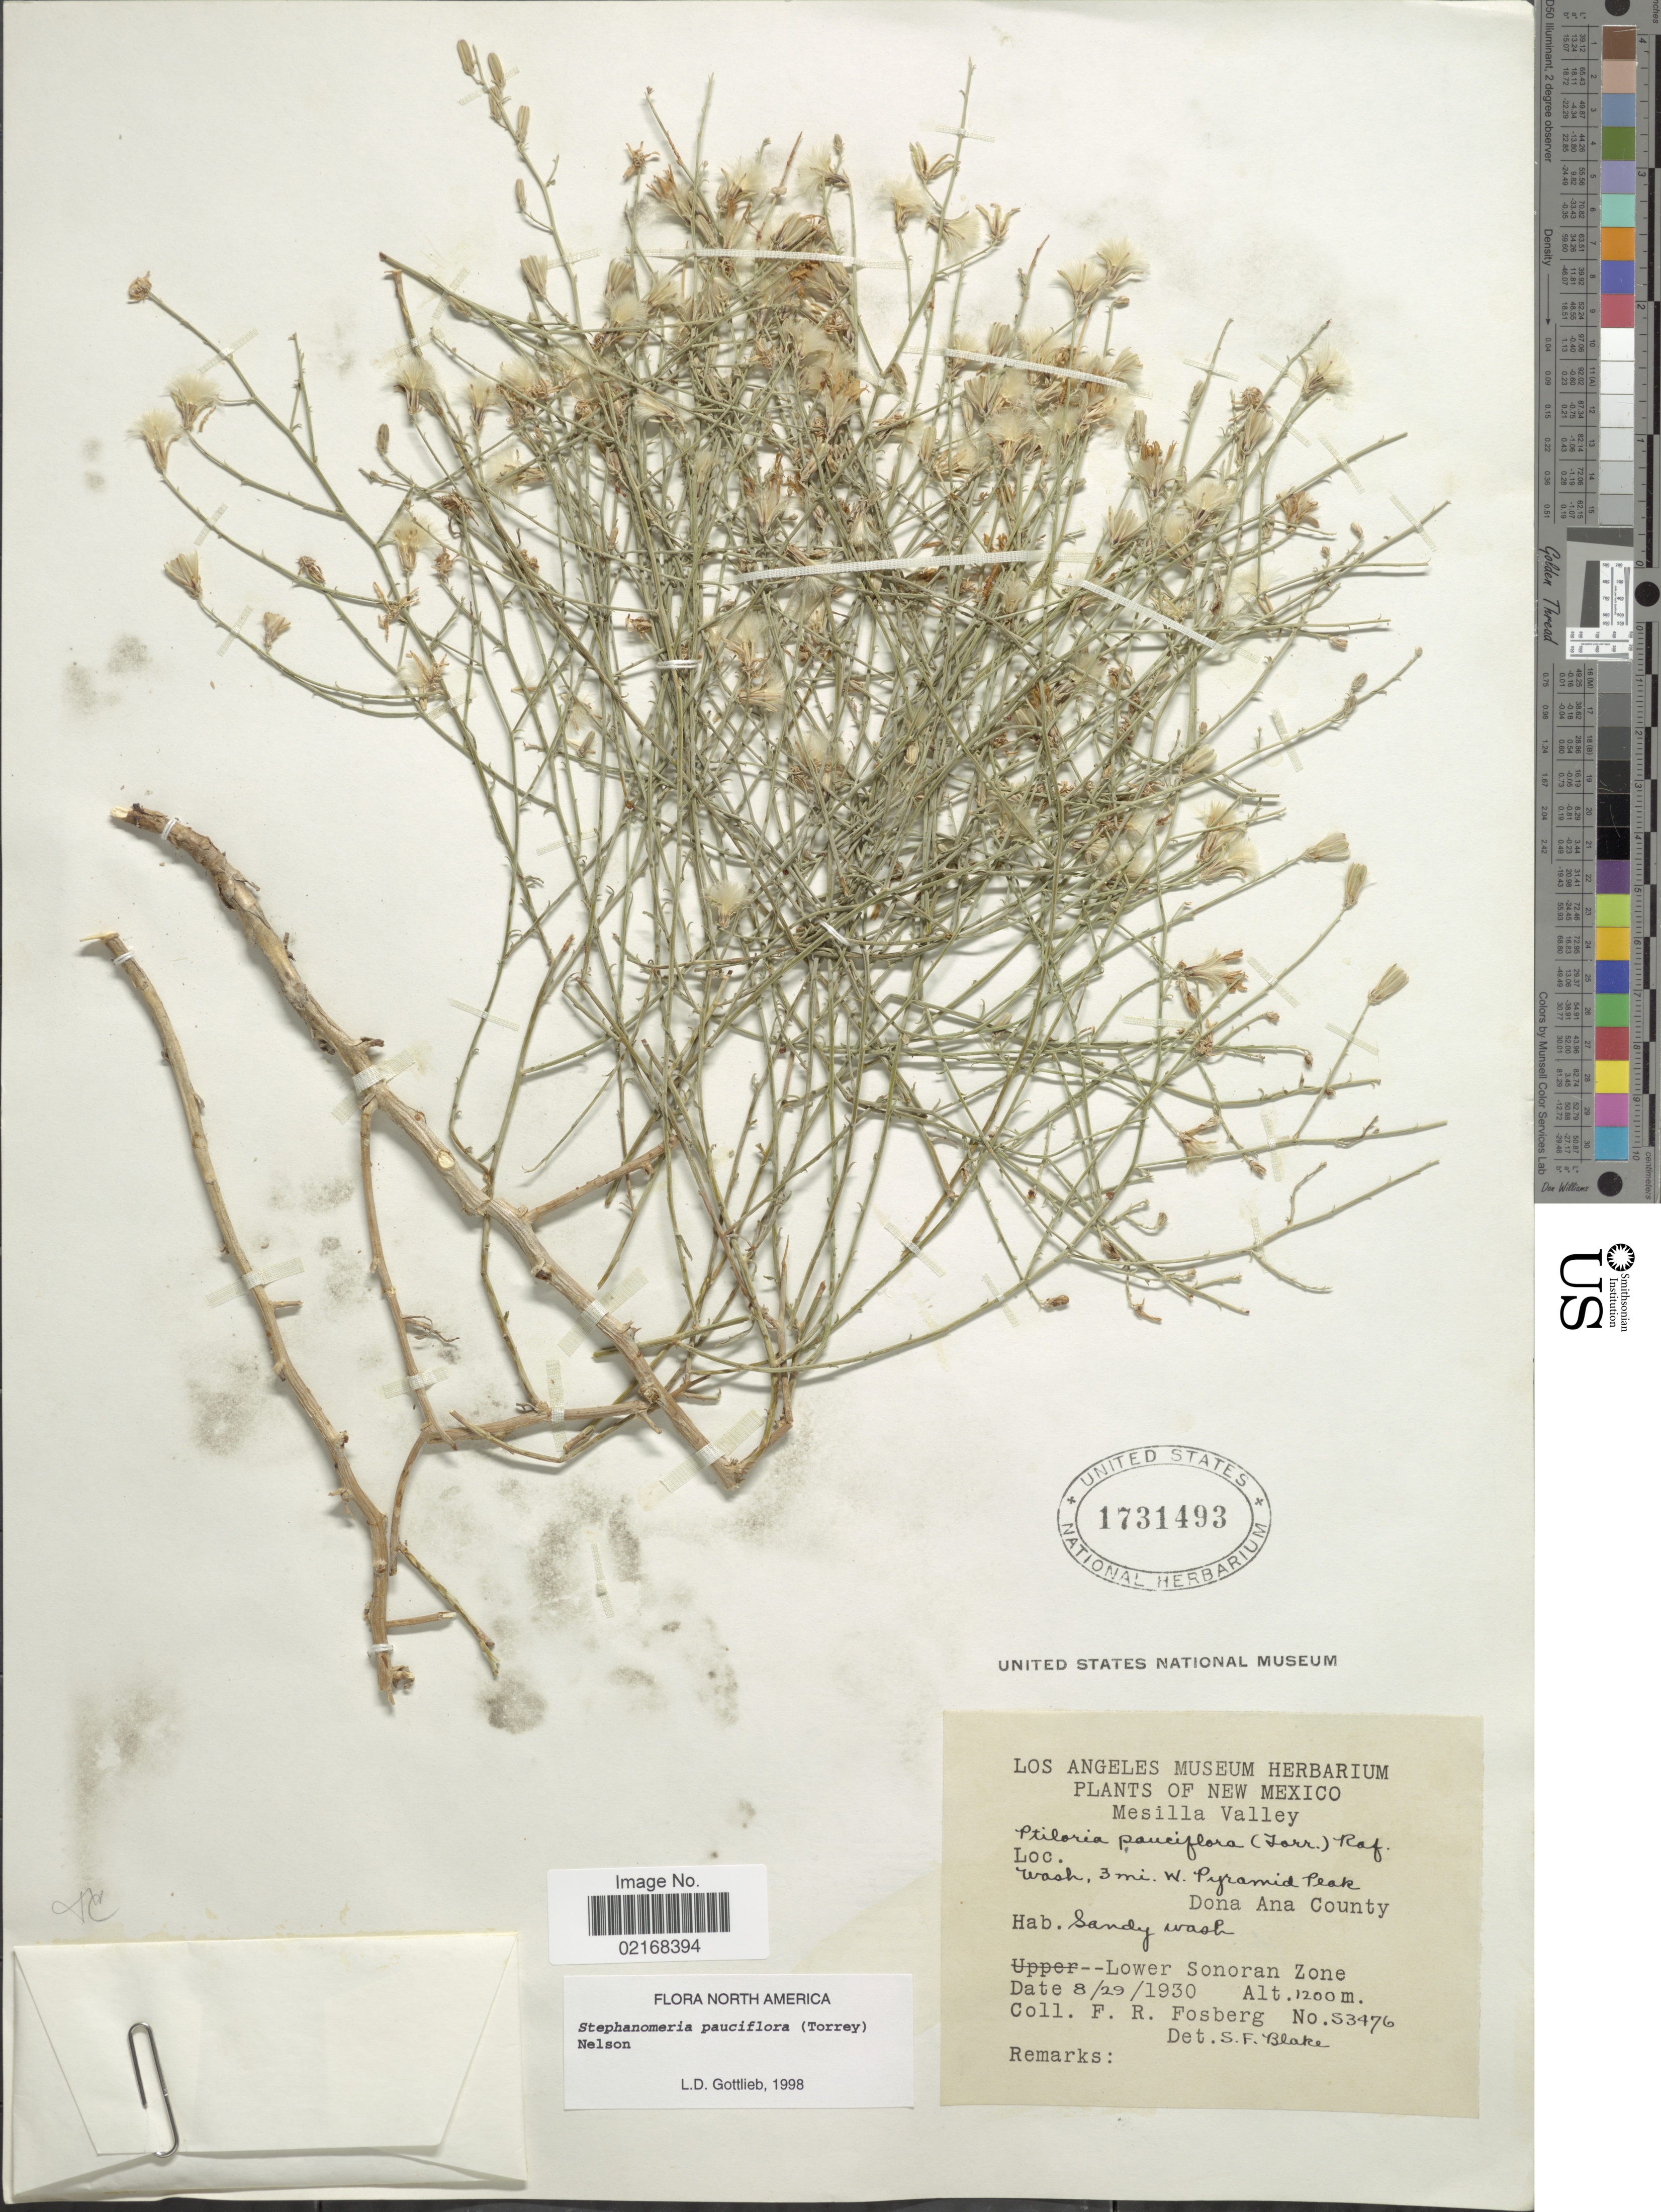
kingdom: Plantae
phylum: Tracheophyta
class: Magnoliopsida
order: Asterales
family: Asteraceae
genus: Stephanomeria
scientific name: Stephanomeria pauciflora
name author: (Torr.) A. Nelson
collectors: F. R. Fosberg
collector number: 53476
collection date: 1930-08-29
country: United States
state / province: New Mexico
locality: Mesilla Valley, Dona Ana County, Lowe Sonoran Zone, Wash., 3 mi. W. Pyramid Peak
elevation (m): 1200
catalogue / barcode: US 1731493